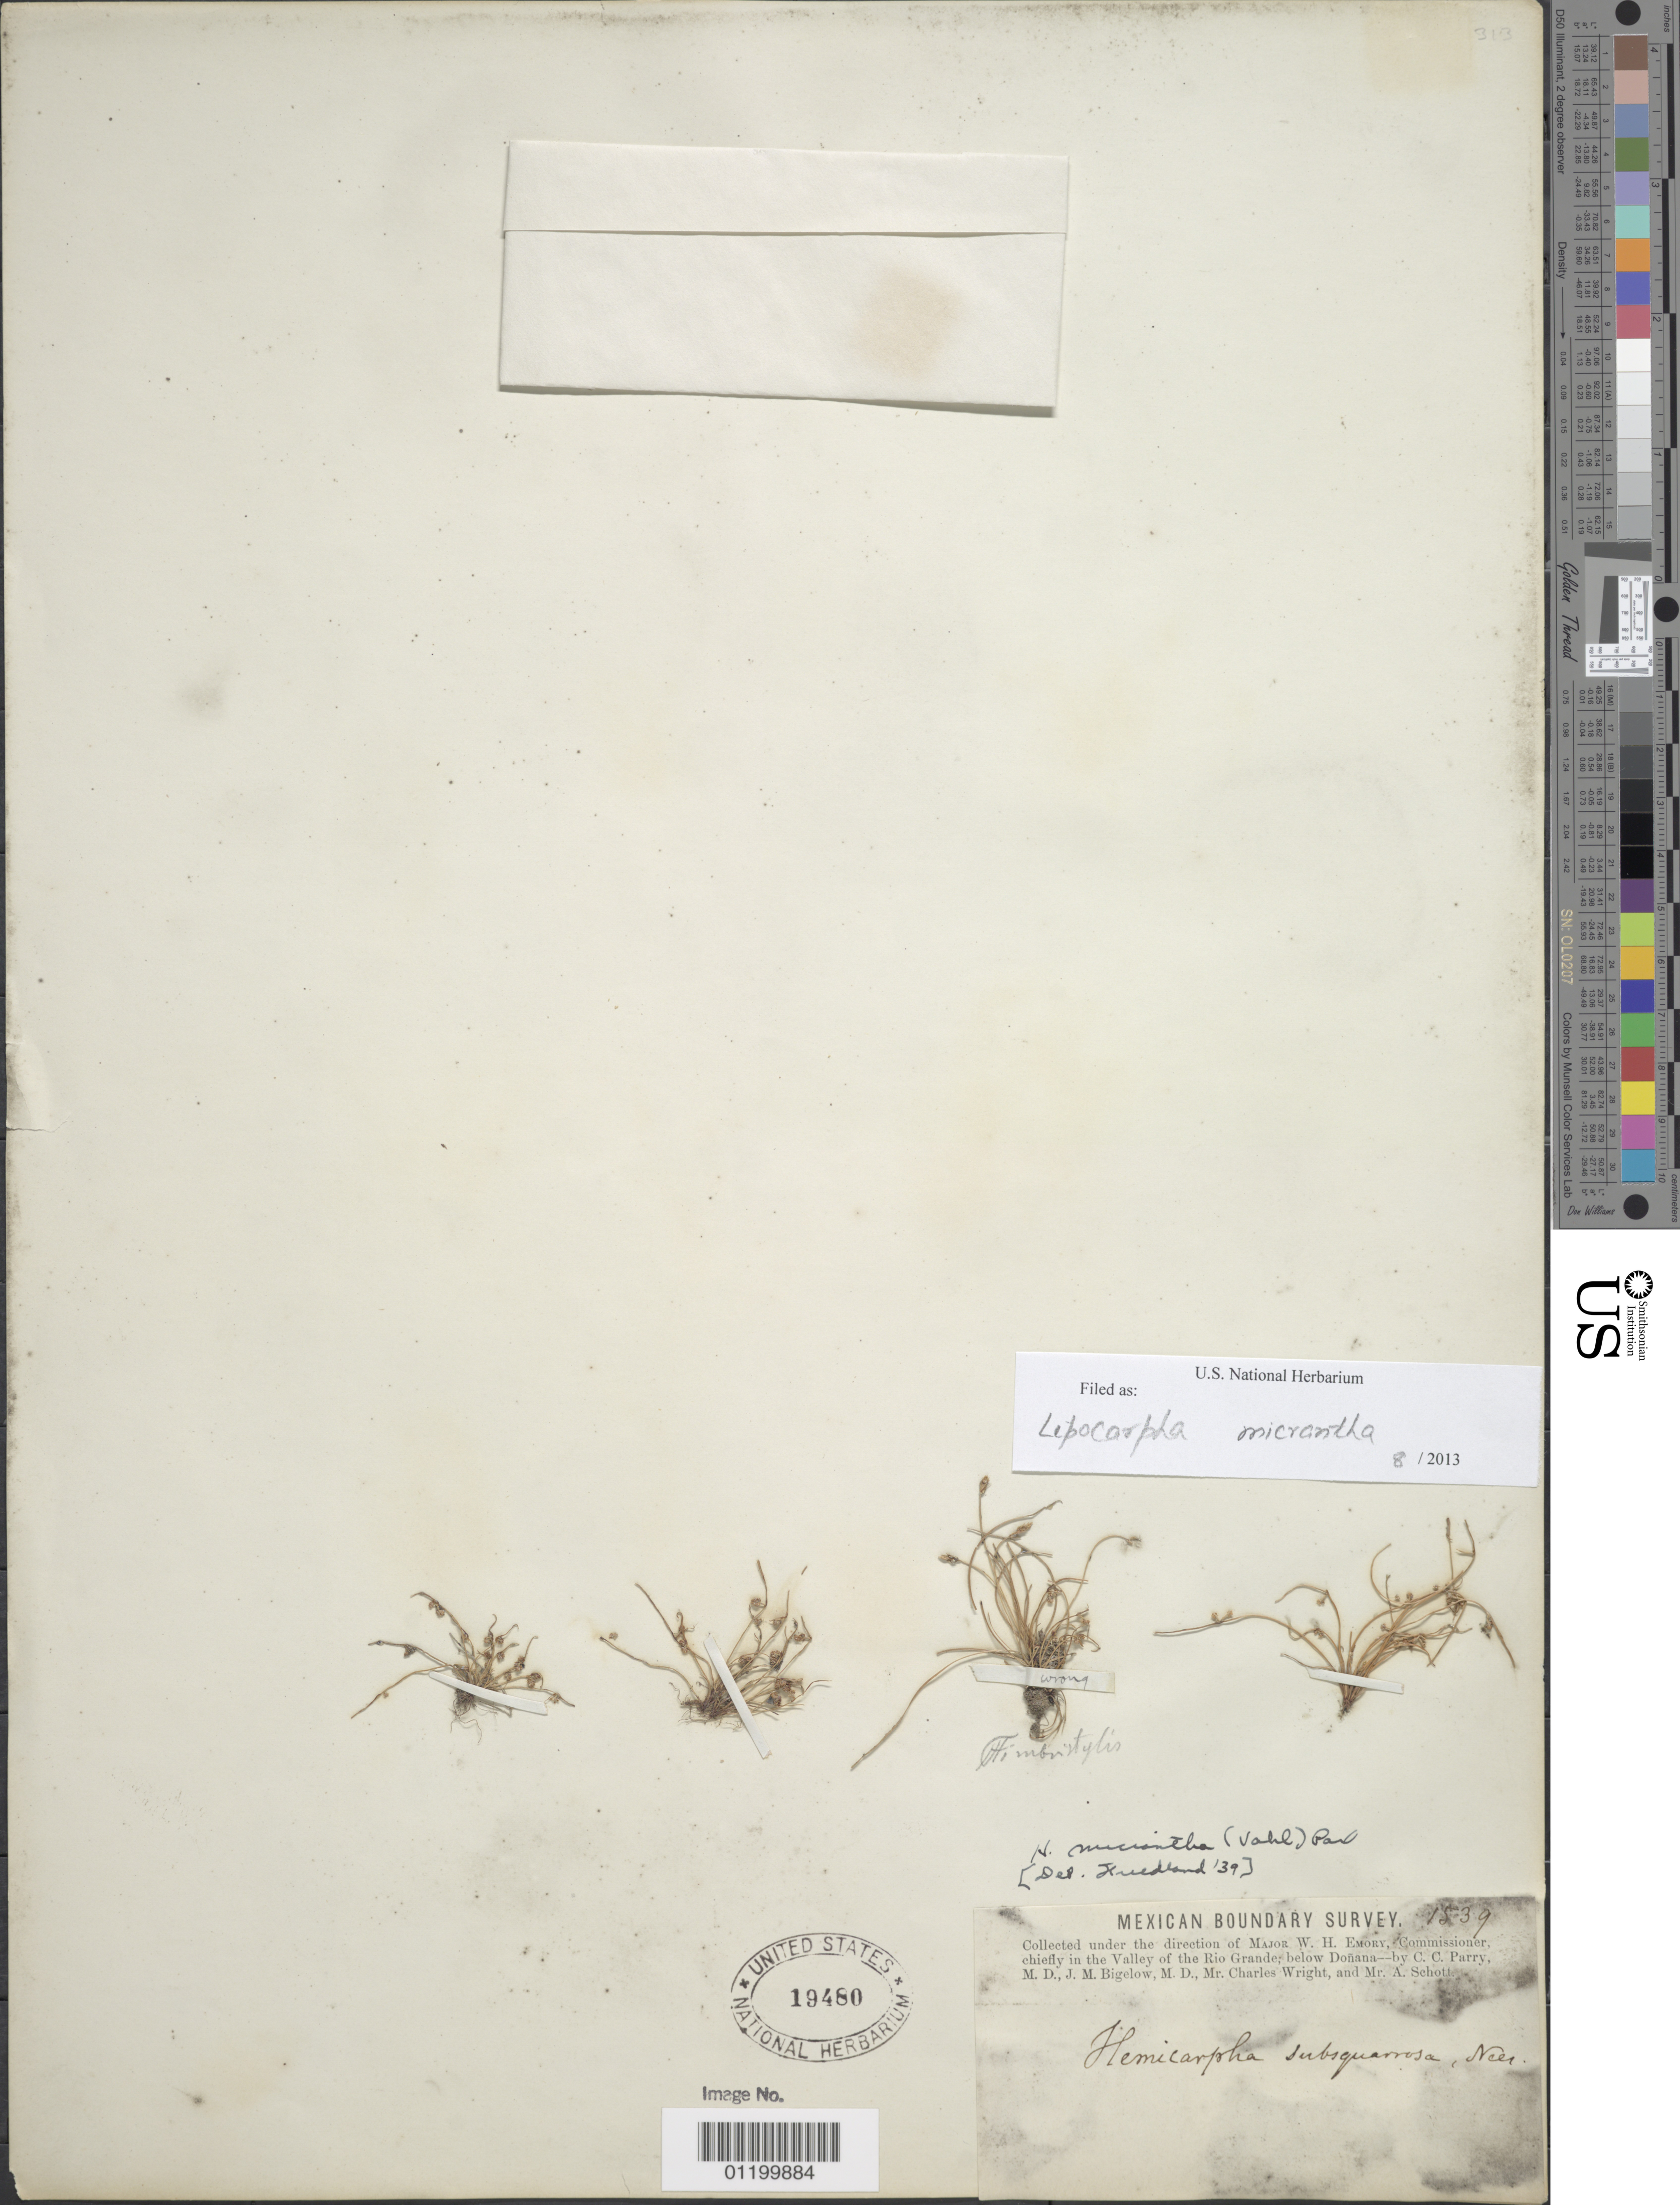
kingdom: Plantae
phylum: Tracheophyta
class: Liliopsida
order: Poales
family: Cyperaceae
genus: Cyperus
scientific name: Cyperus subsquarrosus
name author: (Muhl.) Bauters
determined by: Strong, M. T., (US), Smithsonian Institution - National Museum of Natural History (UNITED STATES)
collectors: C. C. Parry, J. M. Bigelow, C. Wright & A. C. V. Schott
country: Mexico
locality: Valley of the Rio Grande, below Doñana.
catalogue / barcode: US 19480